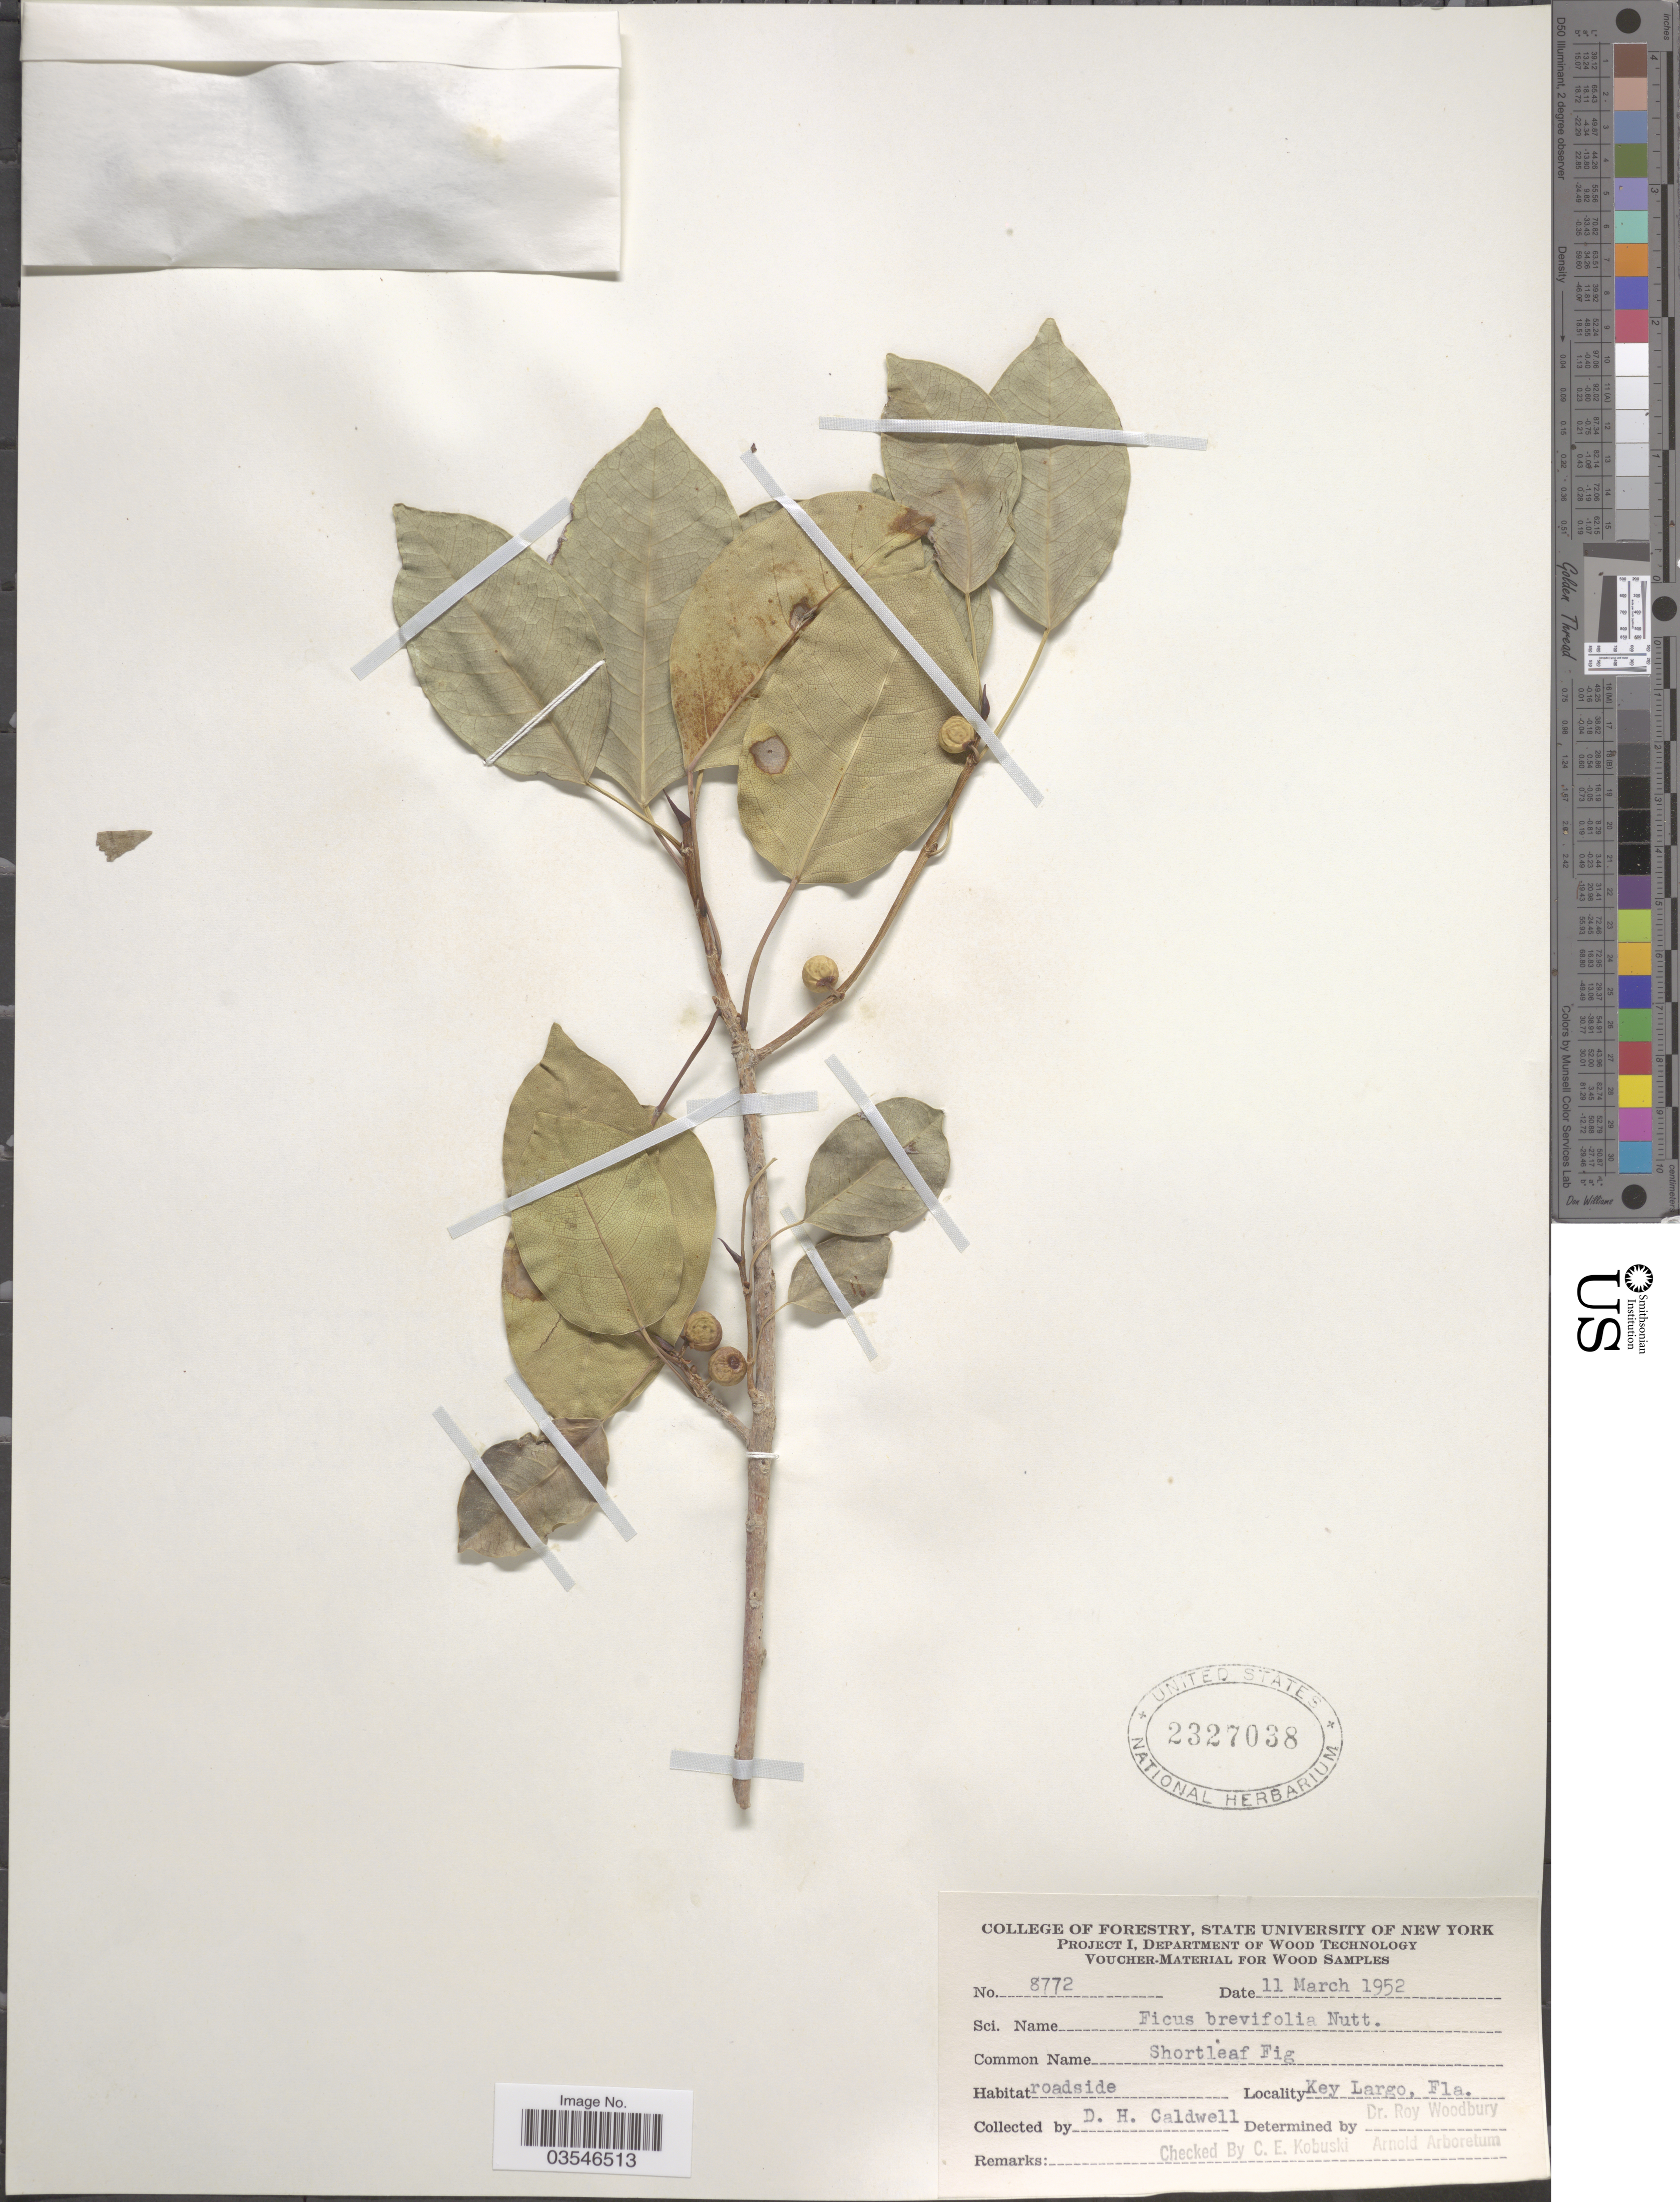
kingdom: Plantae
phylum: Tracheophyta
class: Magnoliopsida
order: Rosales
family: Moraceae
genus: Ficus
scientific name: Ficus brevifolia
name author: Nutt.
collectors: D. H. Caldwell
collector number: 8772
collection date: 1952-03-11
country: United States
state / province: Florida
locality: Key Largo.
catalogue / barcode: US 2327038